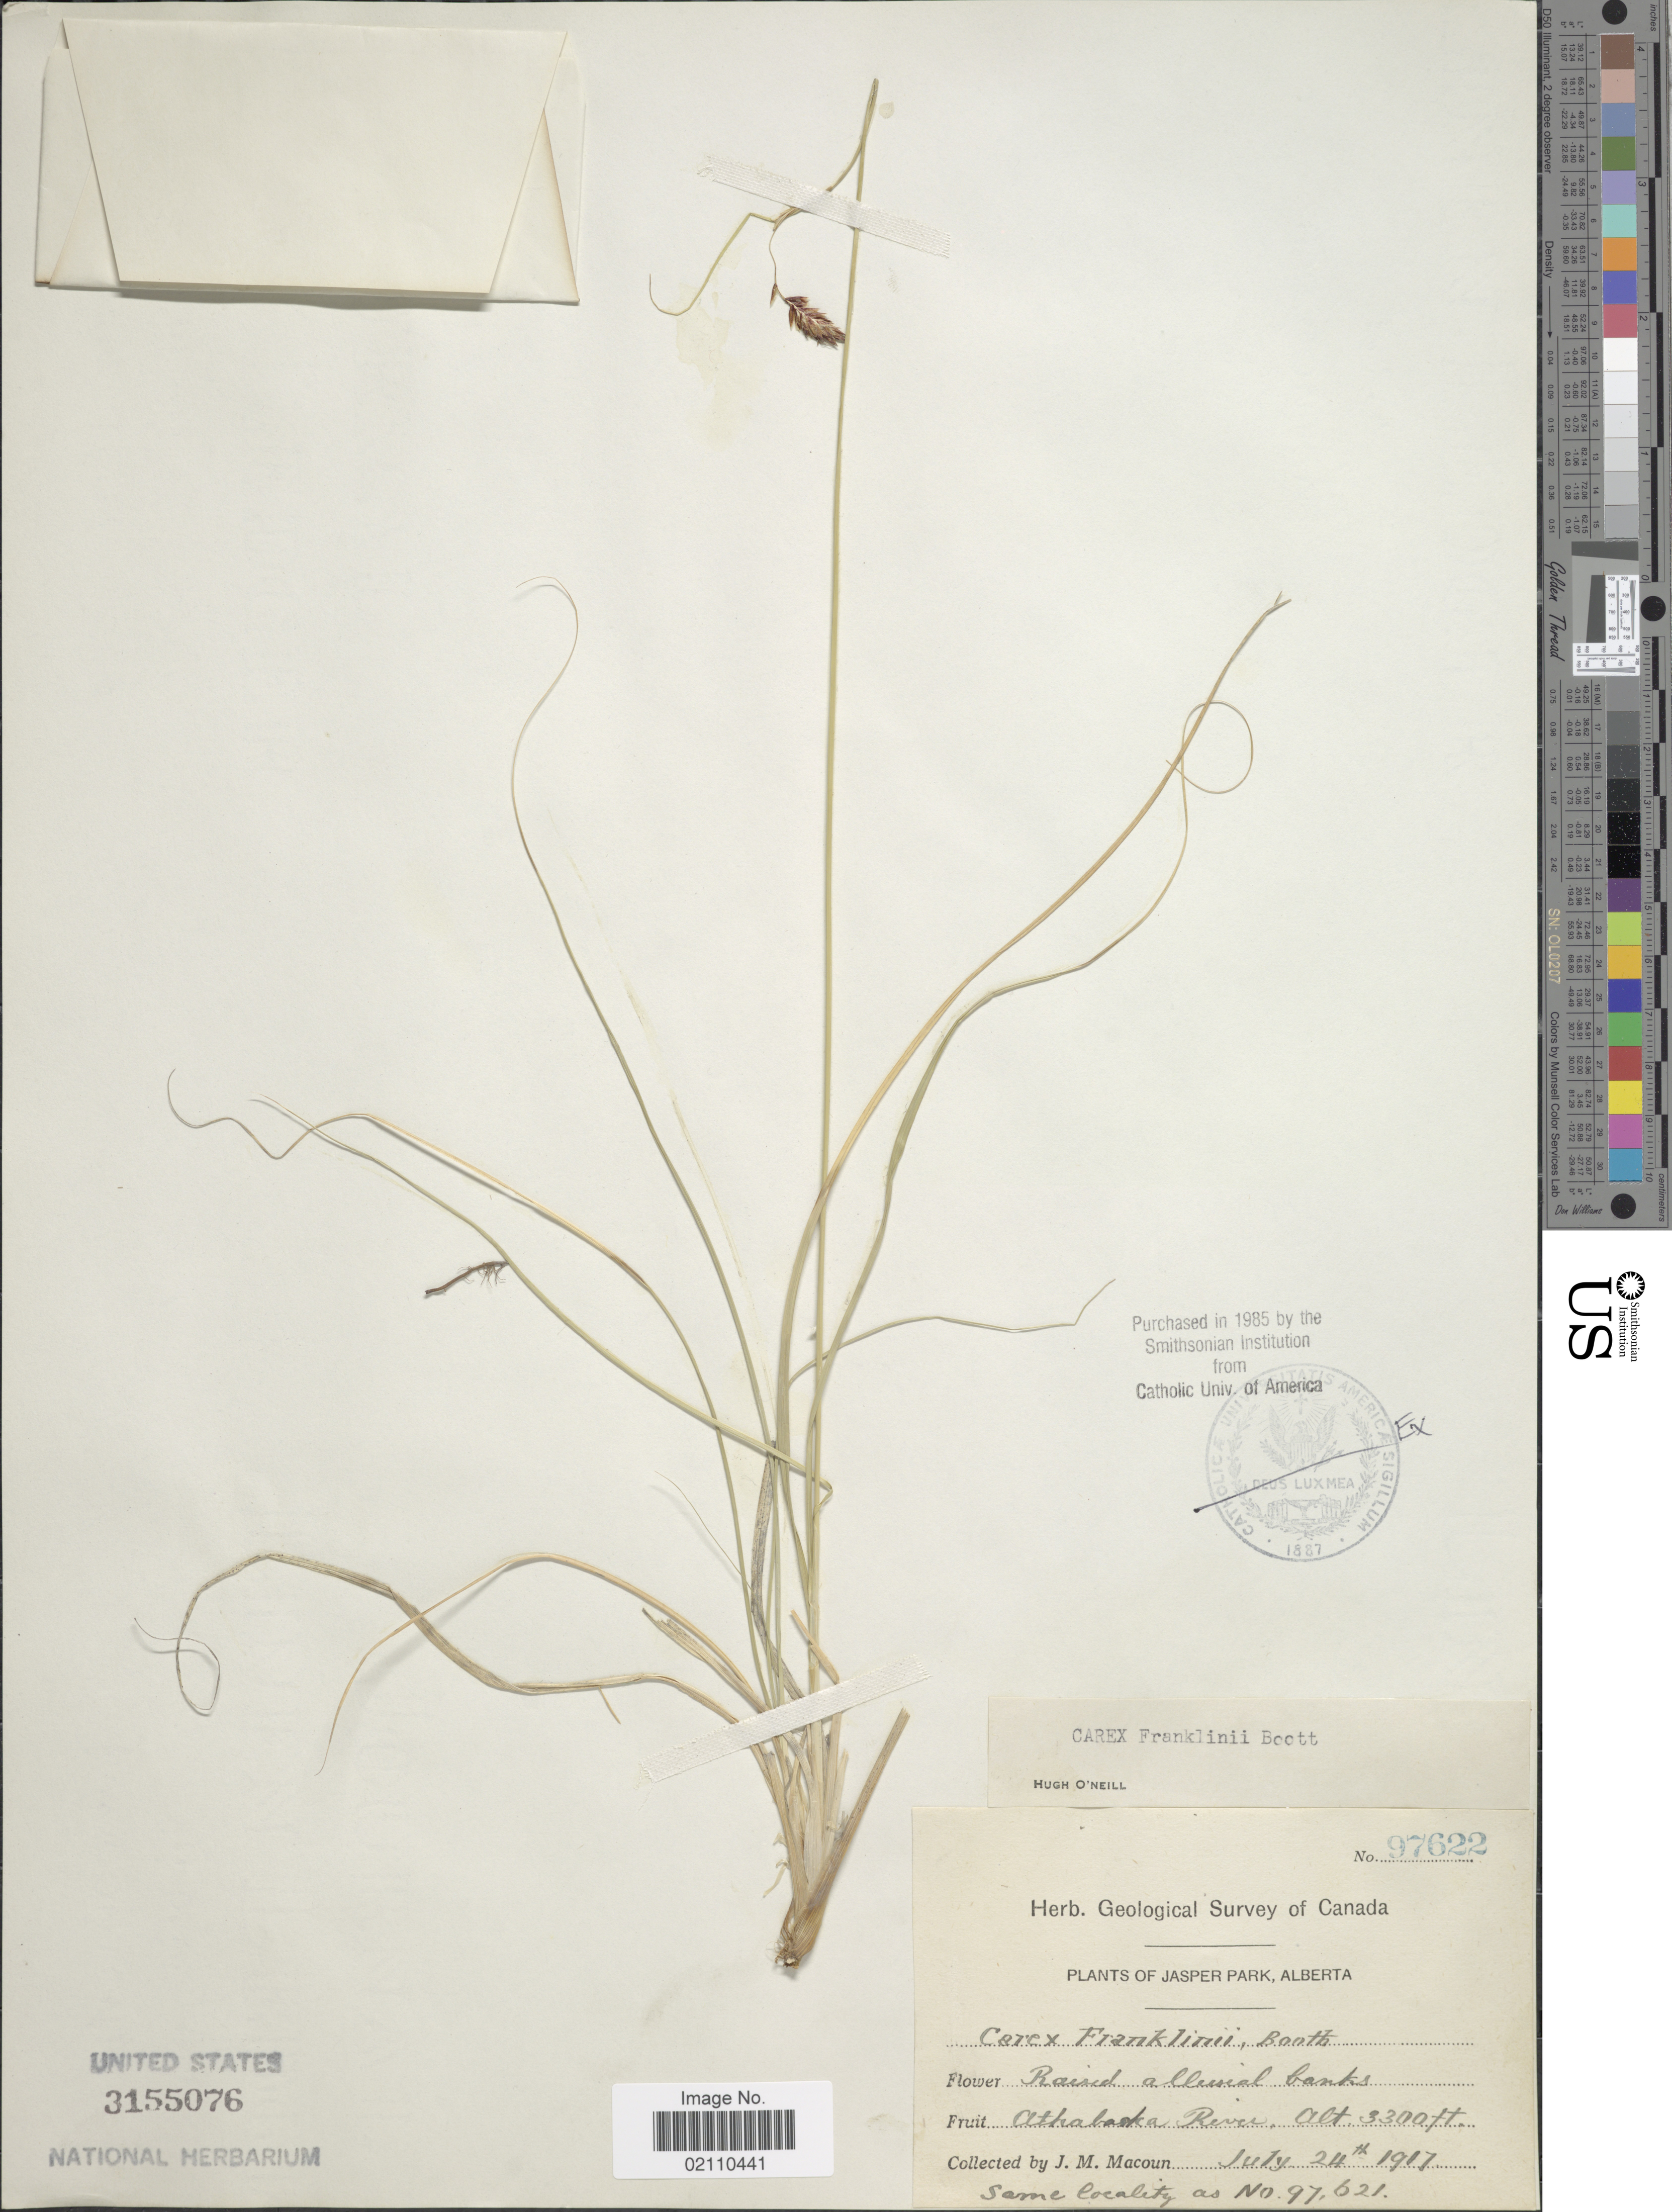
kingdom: Plantae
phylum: Tracheophyta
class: Liliopsida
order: Poales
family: Cyperaceae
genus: Carex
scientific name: Carex petricosa var. petricosa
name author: Dewey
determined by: Strong, Mark T., (BOT), Smithsonian Institution - National Museum of Natural History (UNITED STATES)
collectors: J. M. Macoun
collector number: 97622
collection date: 1917-07-24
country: Canada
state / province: Alberta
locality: Jasper Park, Athabaska River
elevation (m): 1006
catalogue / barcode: US 3155076